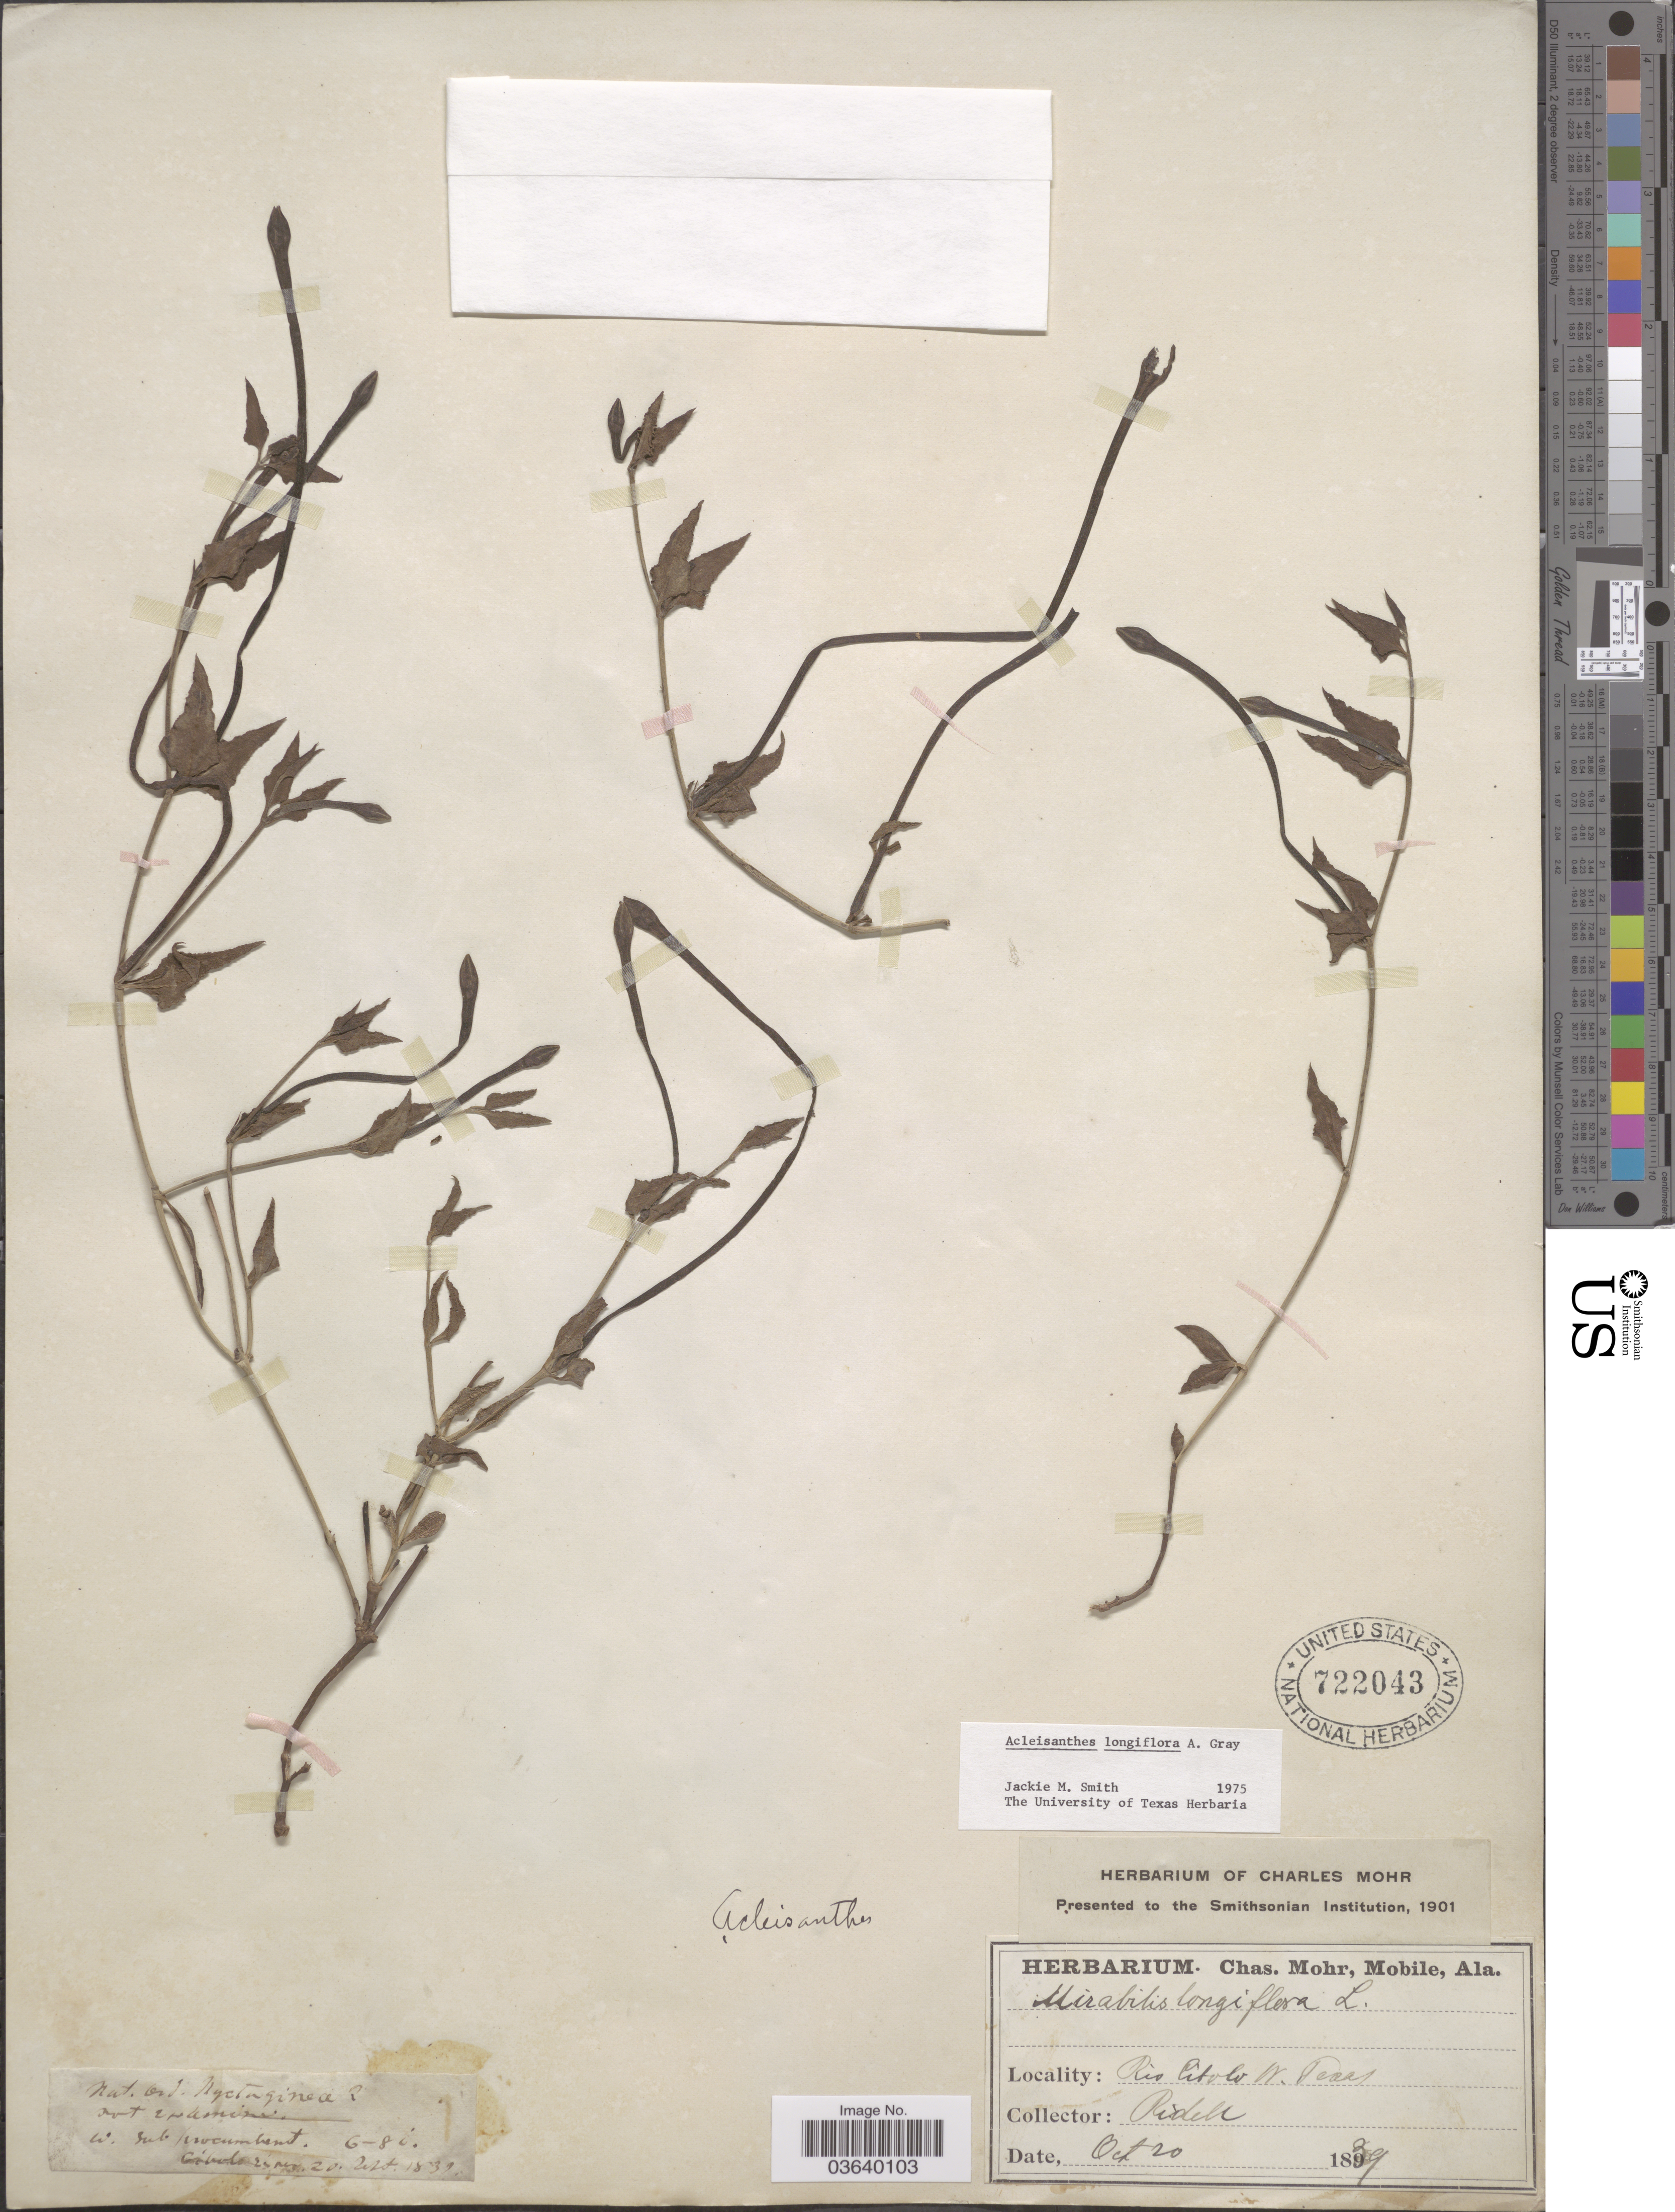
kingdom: Plantae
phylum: Tracheophyta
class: Magnoliopsida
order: Caryophyllales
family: Nyctaginaceae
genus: Acleisanthes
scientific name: Acleisanthes longiflora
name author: A. Gray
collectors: -. Ridell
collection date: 1839-10-20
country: United States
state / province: Texas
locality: Rio Cibolo W. Texas.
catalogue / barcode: US 722043